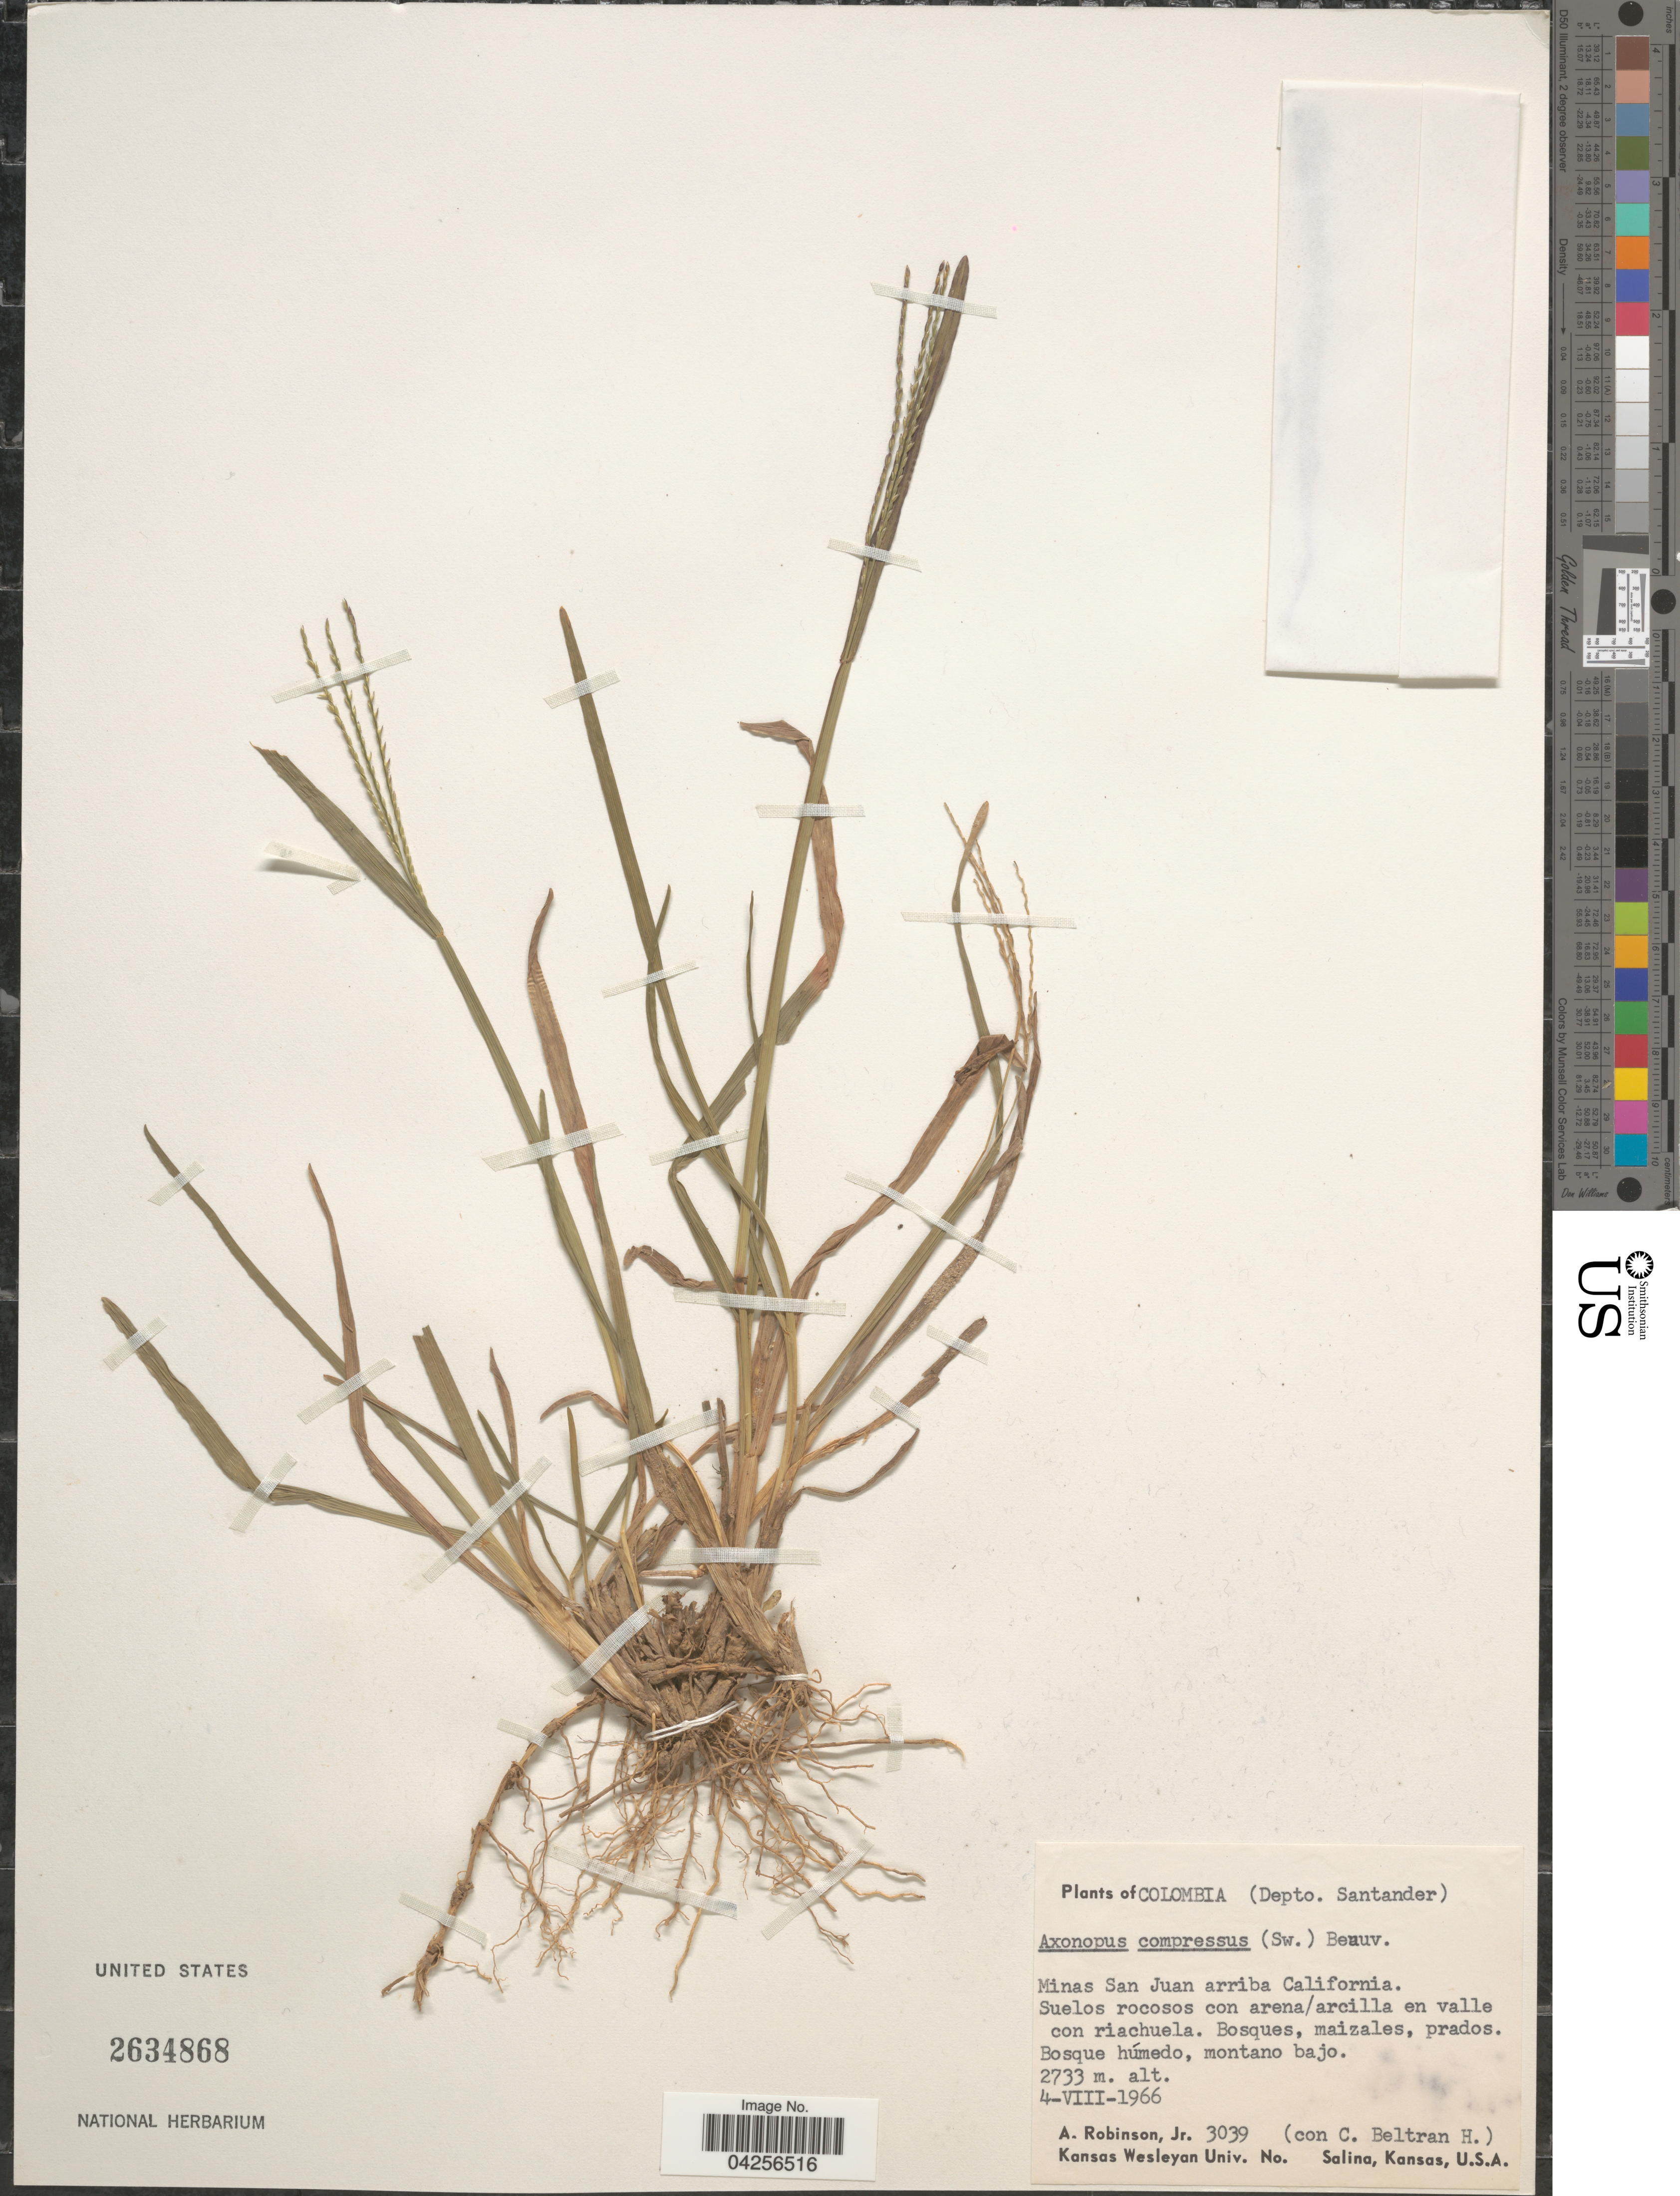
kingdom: Plantae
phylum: Tracheophyta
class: Liliopsida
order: Poales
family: Poaceae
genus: Axonopus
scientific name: Axonopus compressus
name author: (Sw.) P. Beauv.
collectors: A. Robinson Jr. & C. Beltran H.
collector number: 3039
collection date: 1966-08-04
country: Colombia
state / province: Santander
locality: (Depto. Santander). Minas San Juan arriba California.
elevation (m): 2733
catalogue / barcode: US 2634868